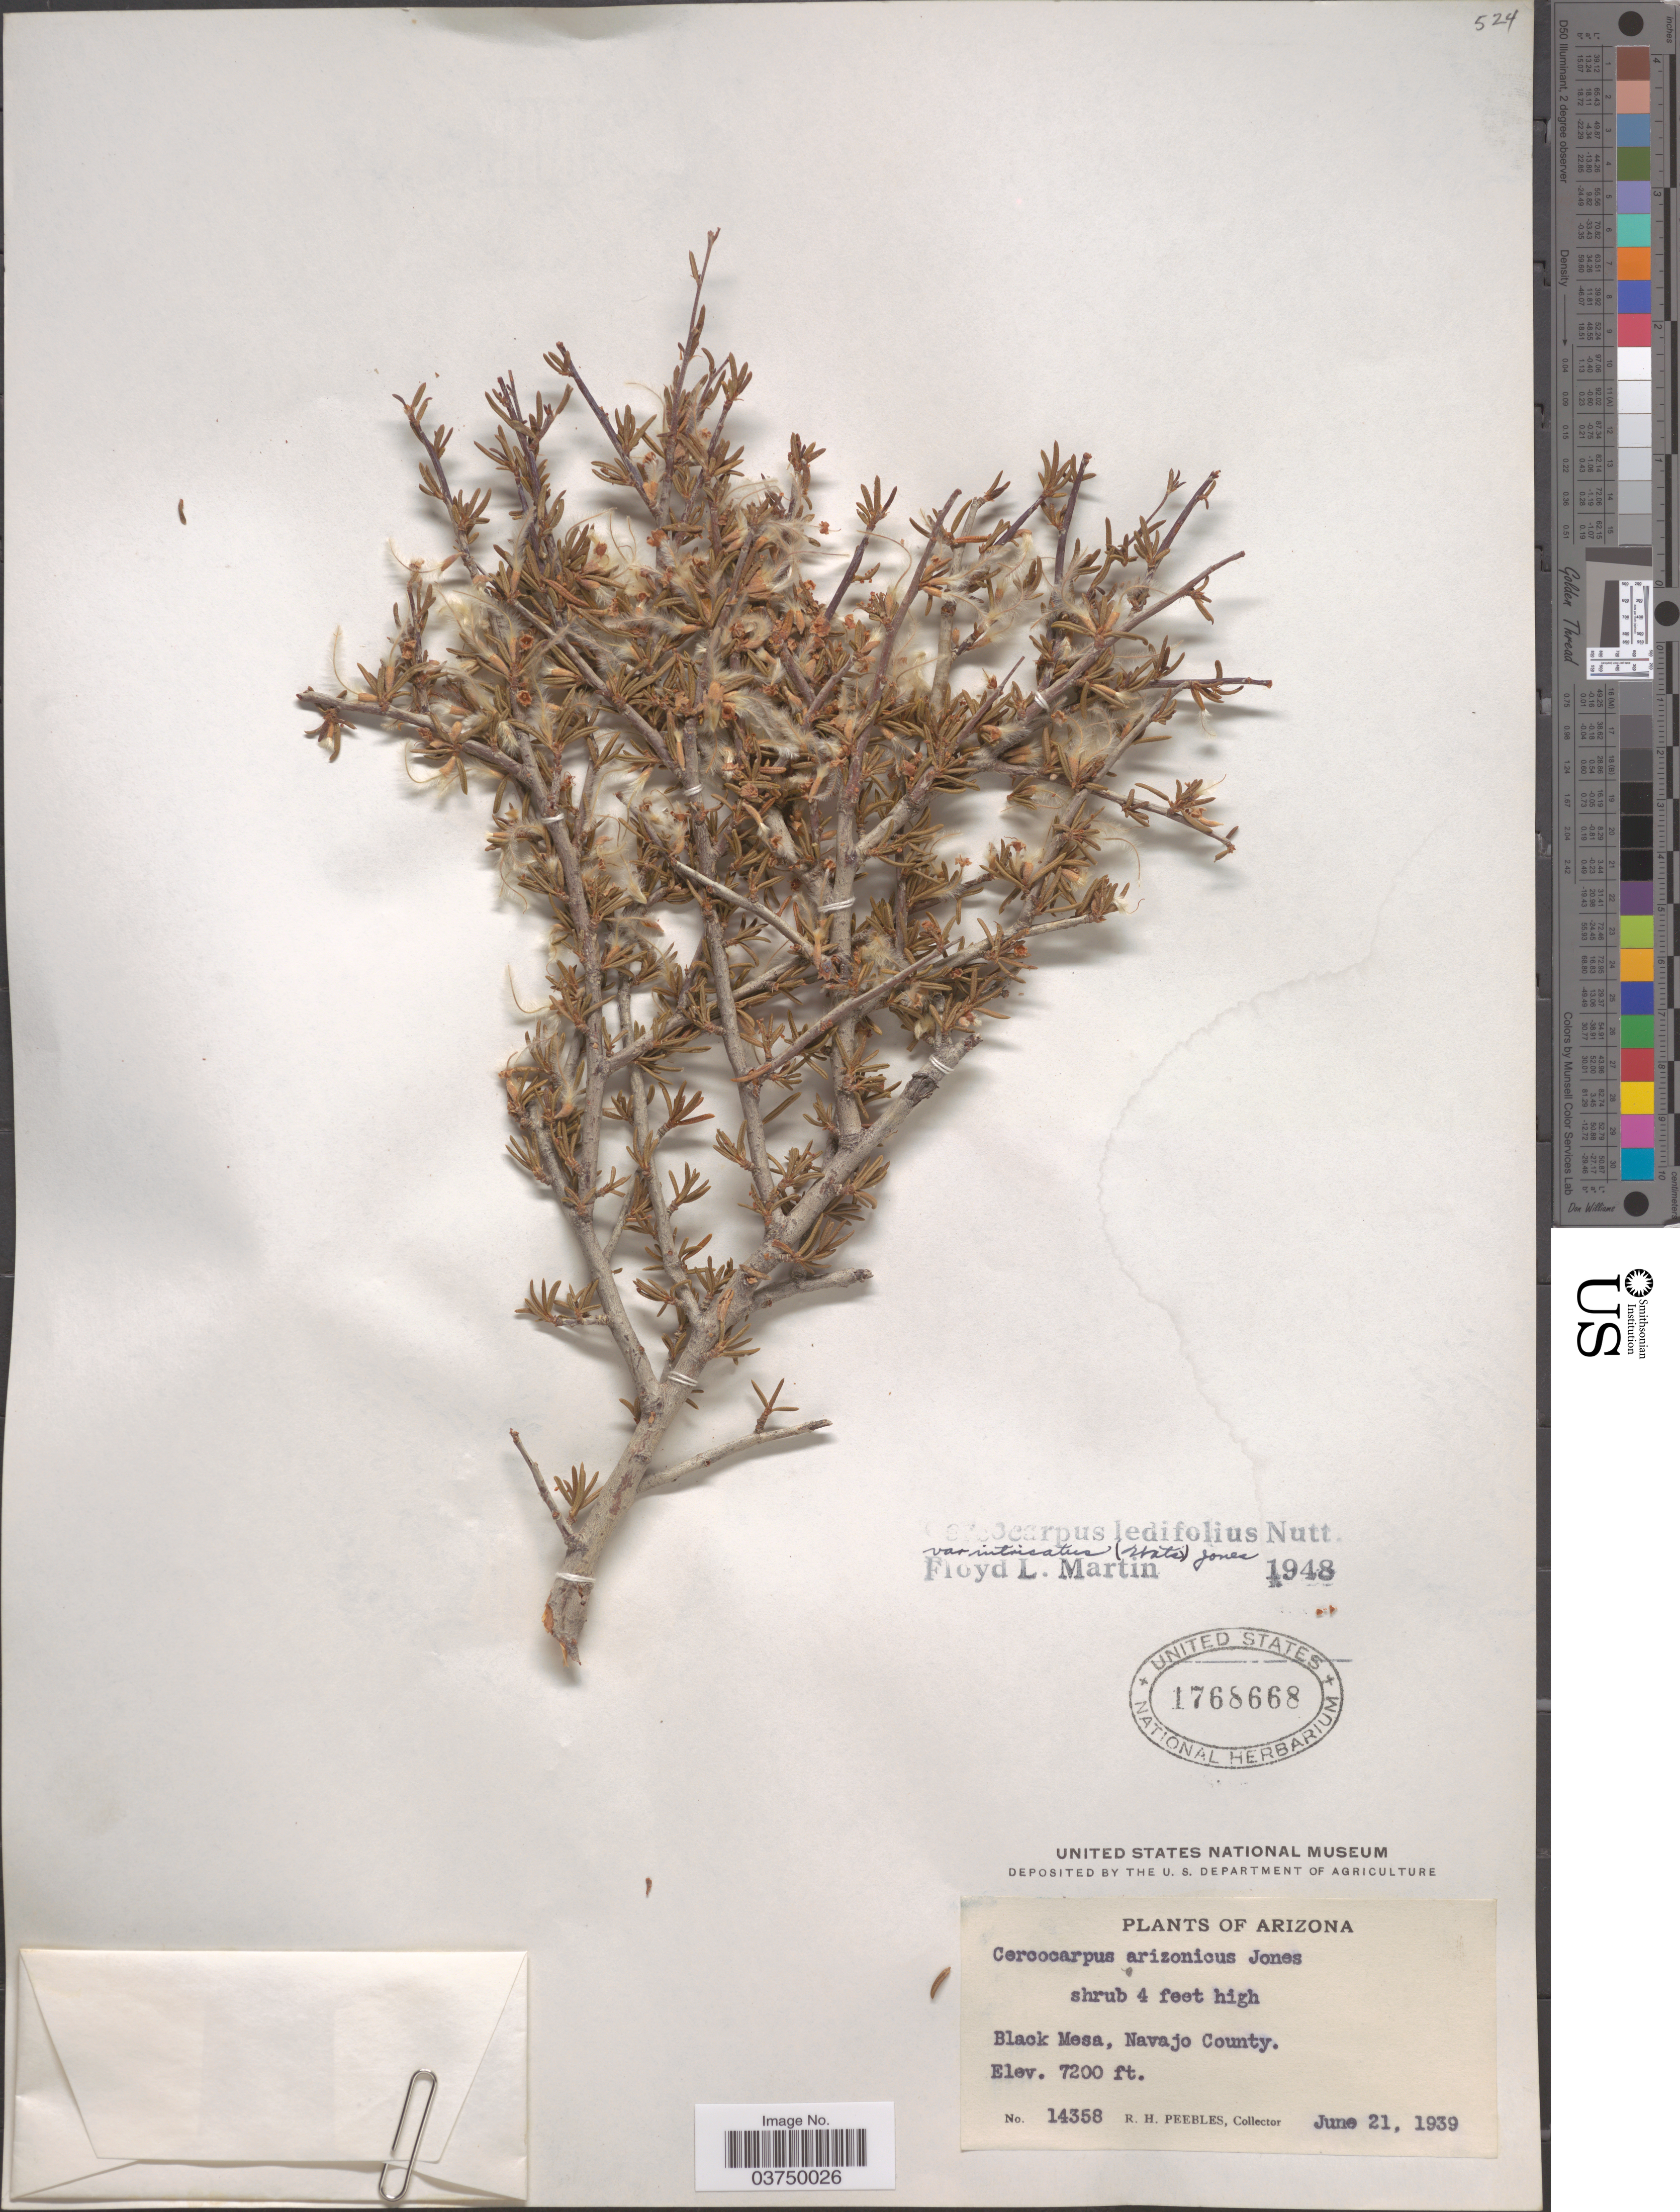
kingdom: Plantae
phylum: Tracheophyta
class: Magnoliopsida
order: Rosales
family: Rosaceae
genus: Cercocarpus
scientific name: Cercocarpus ledifolius var. intricatus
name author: Nutt.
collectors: R. H. Peebles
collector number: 14358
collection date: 1939-06-21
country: United States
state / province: Arizona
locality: Black Mesa, Navajo County.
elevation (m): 2195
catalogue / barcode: US 1768668